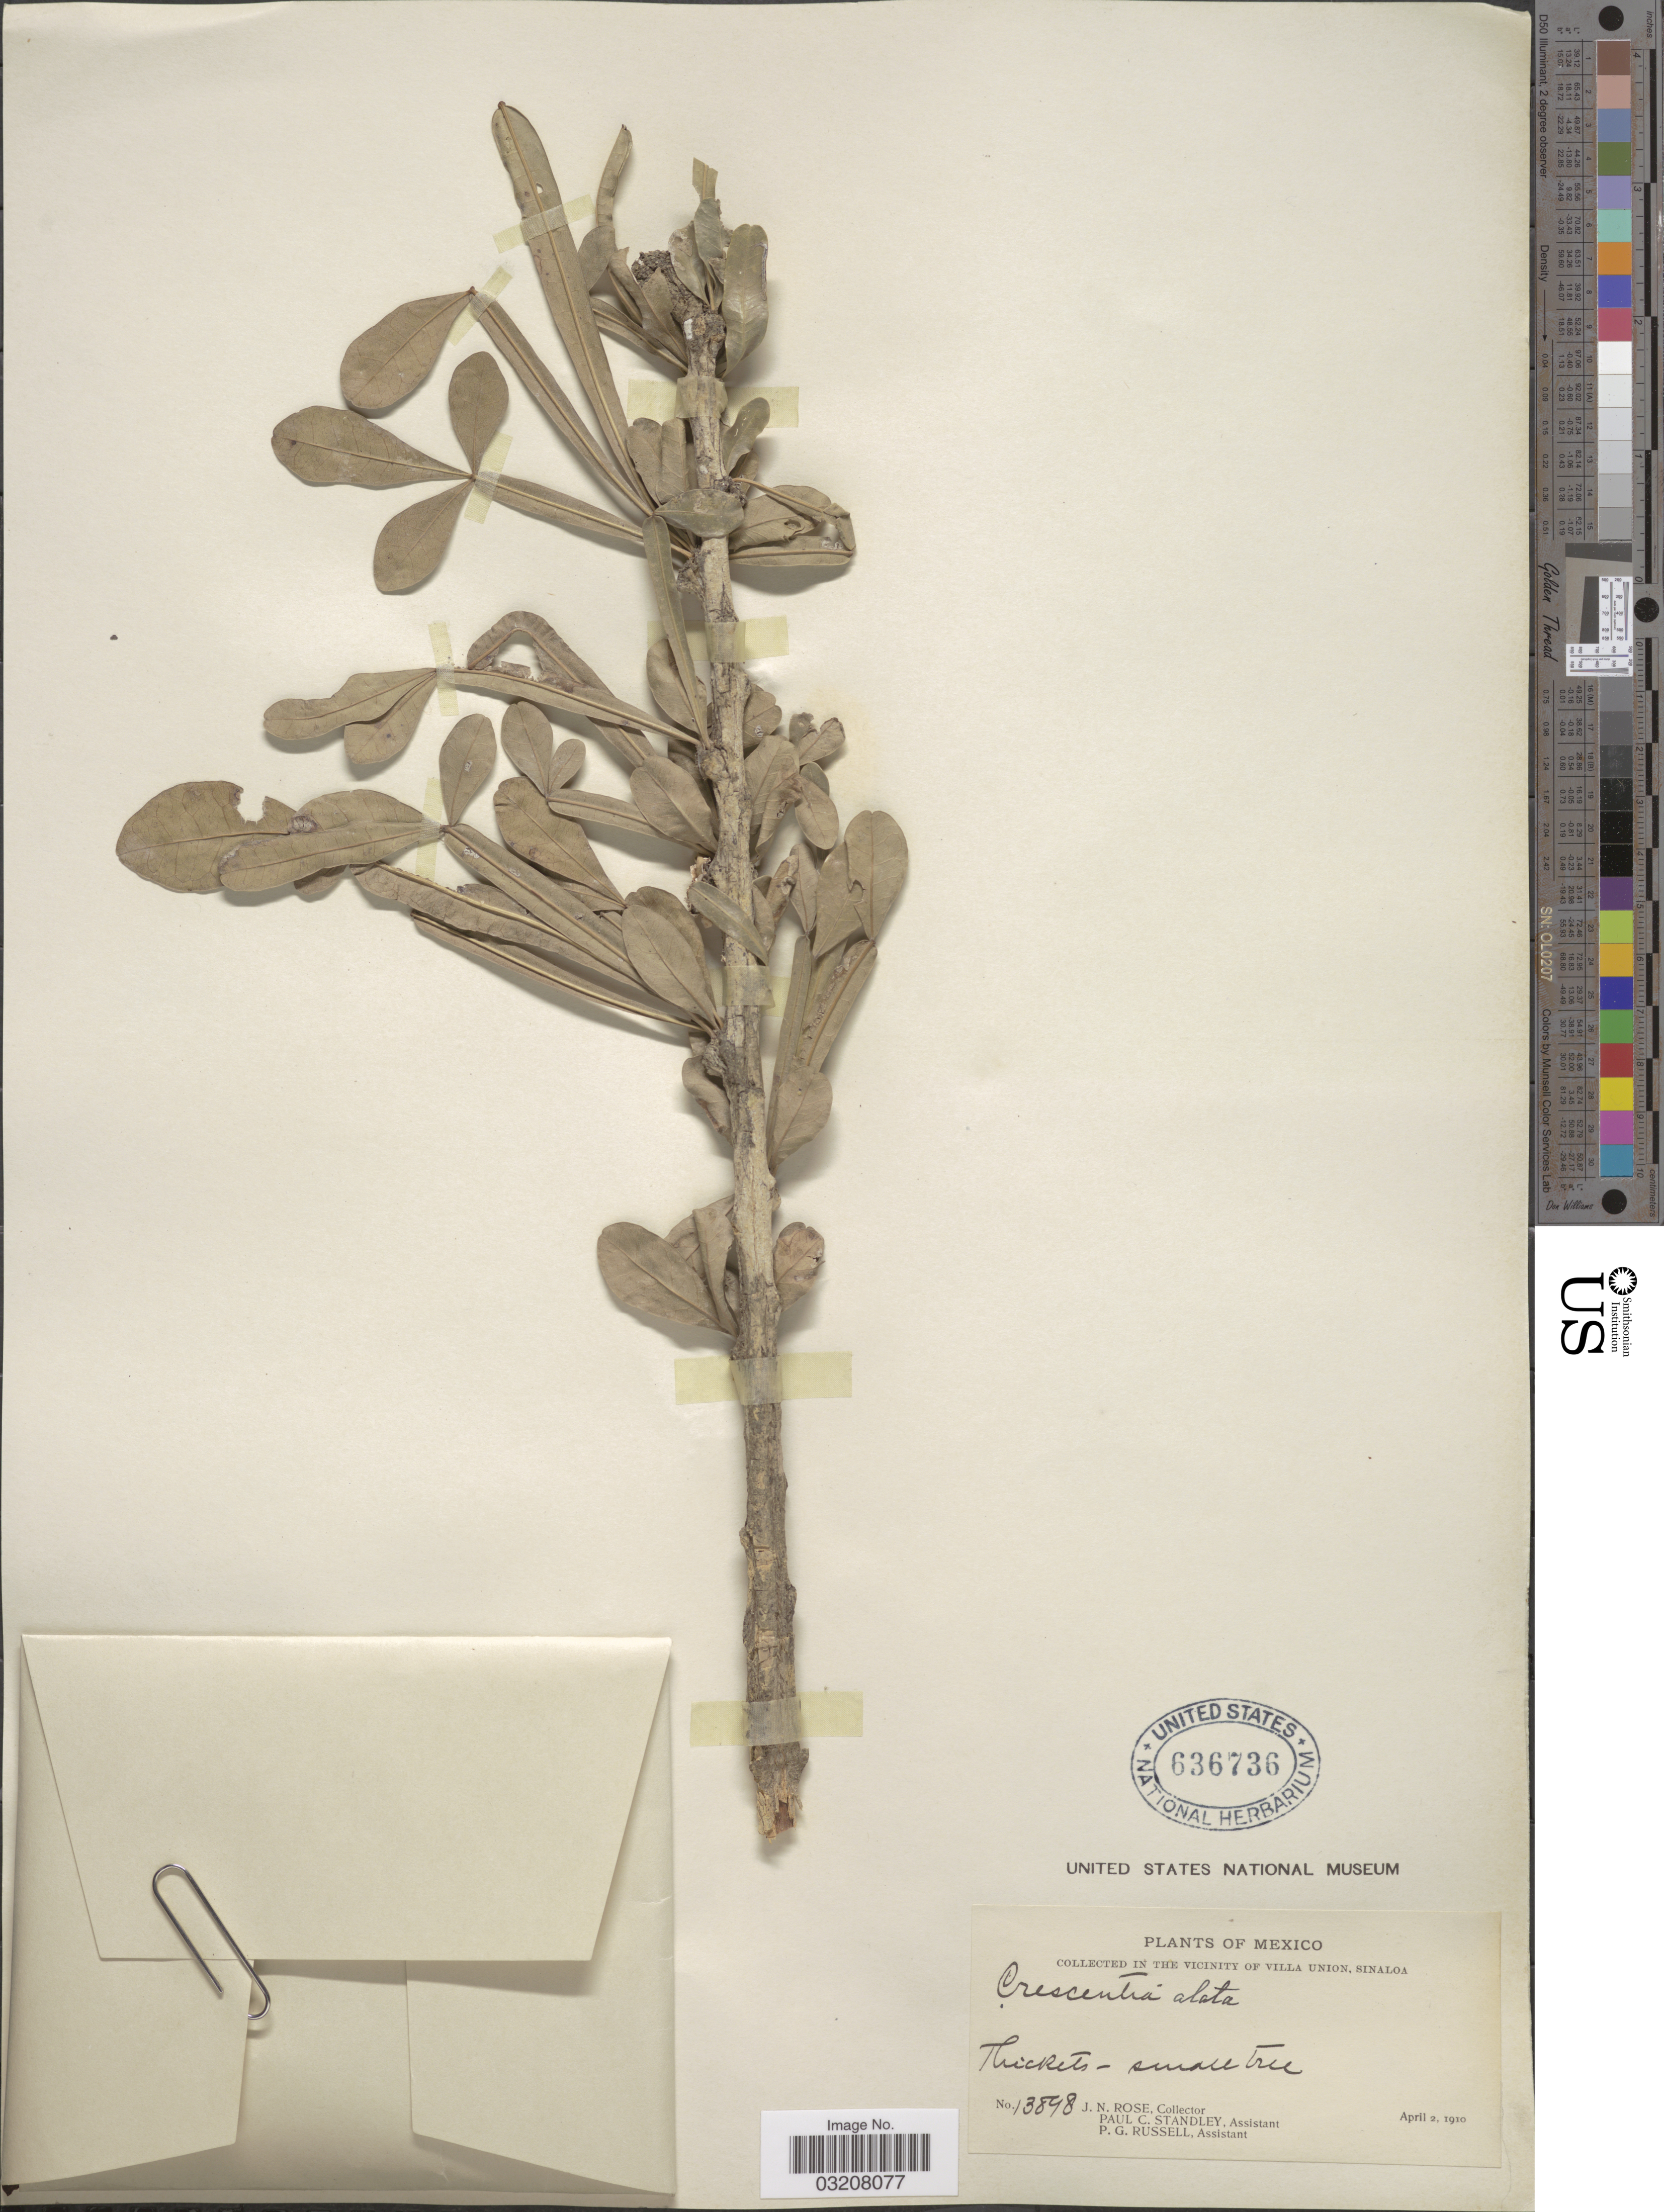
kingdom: Plantae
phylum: Tracheophyta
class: Magnoliopsida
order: Lamiales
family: Bignoniaceae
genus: Crescentia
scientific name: Crescentia alata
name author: Kunth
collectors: J. N. Rose, P. C. Standley & P. G. Russell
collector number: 13898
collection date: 1910-04-02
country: Mexico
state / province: Sinaloa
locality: Collected in the vicinity of Villa Union.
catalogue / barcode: US 636736